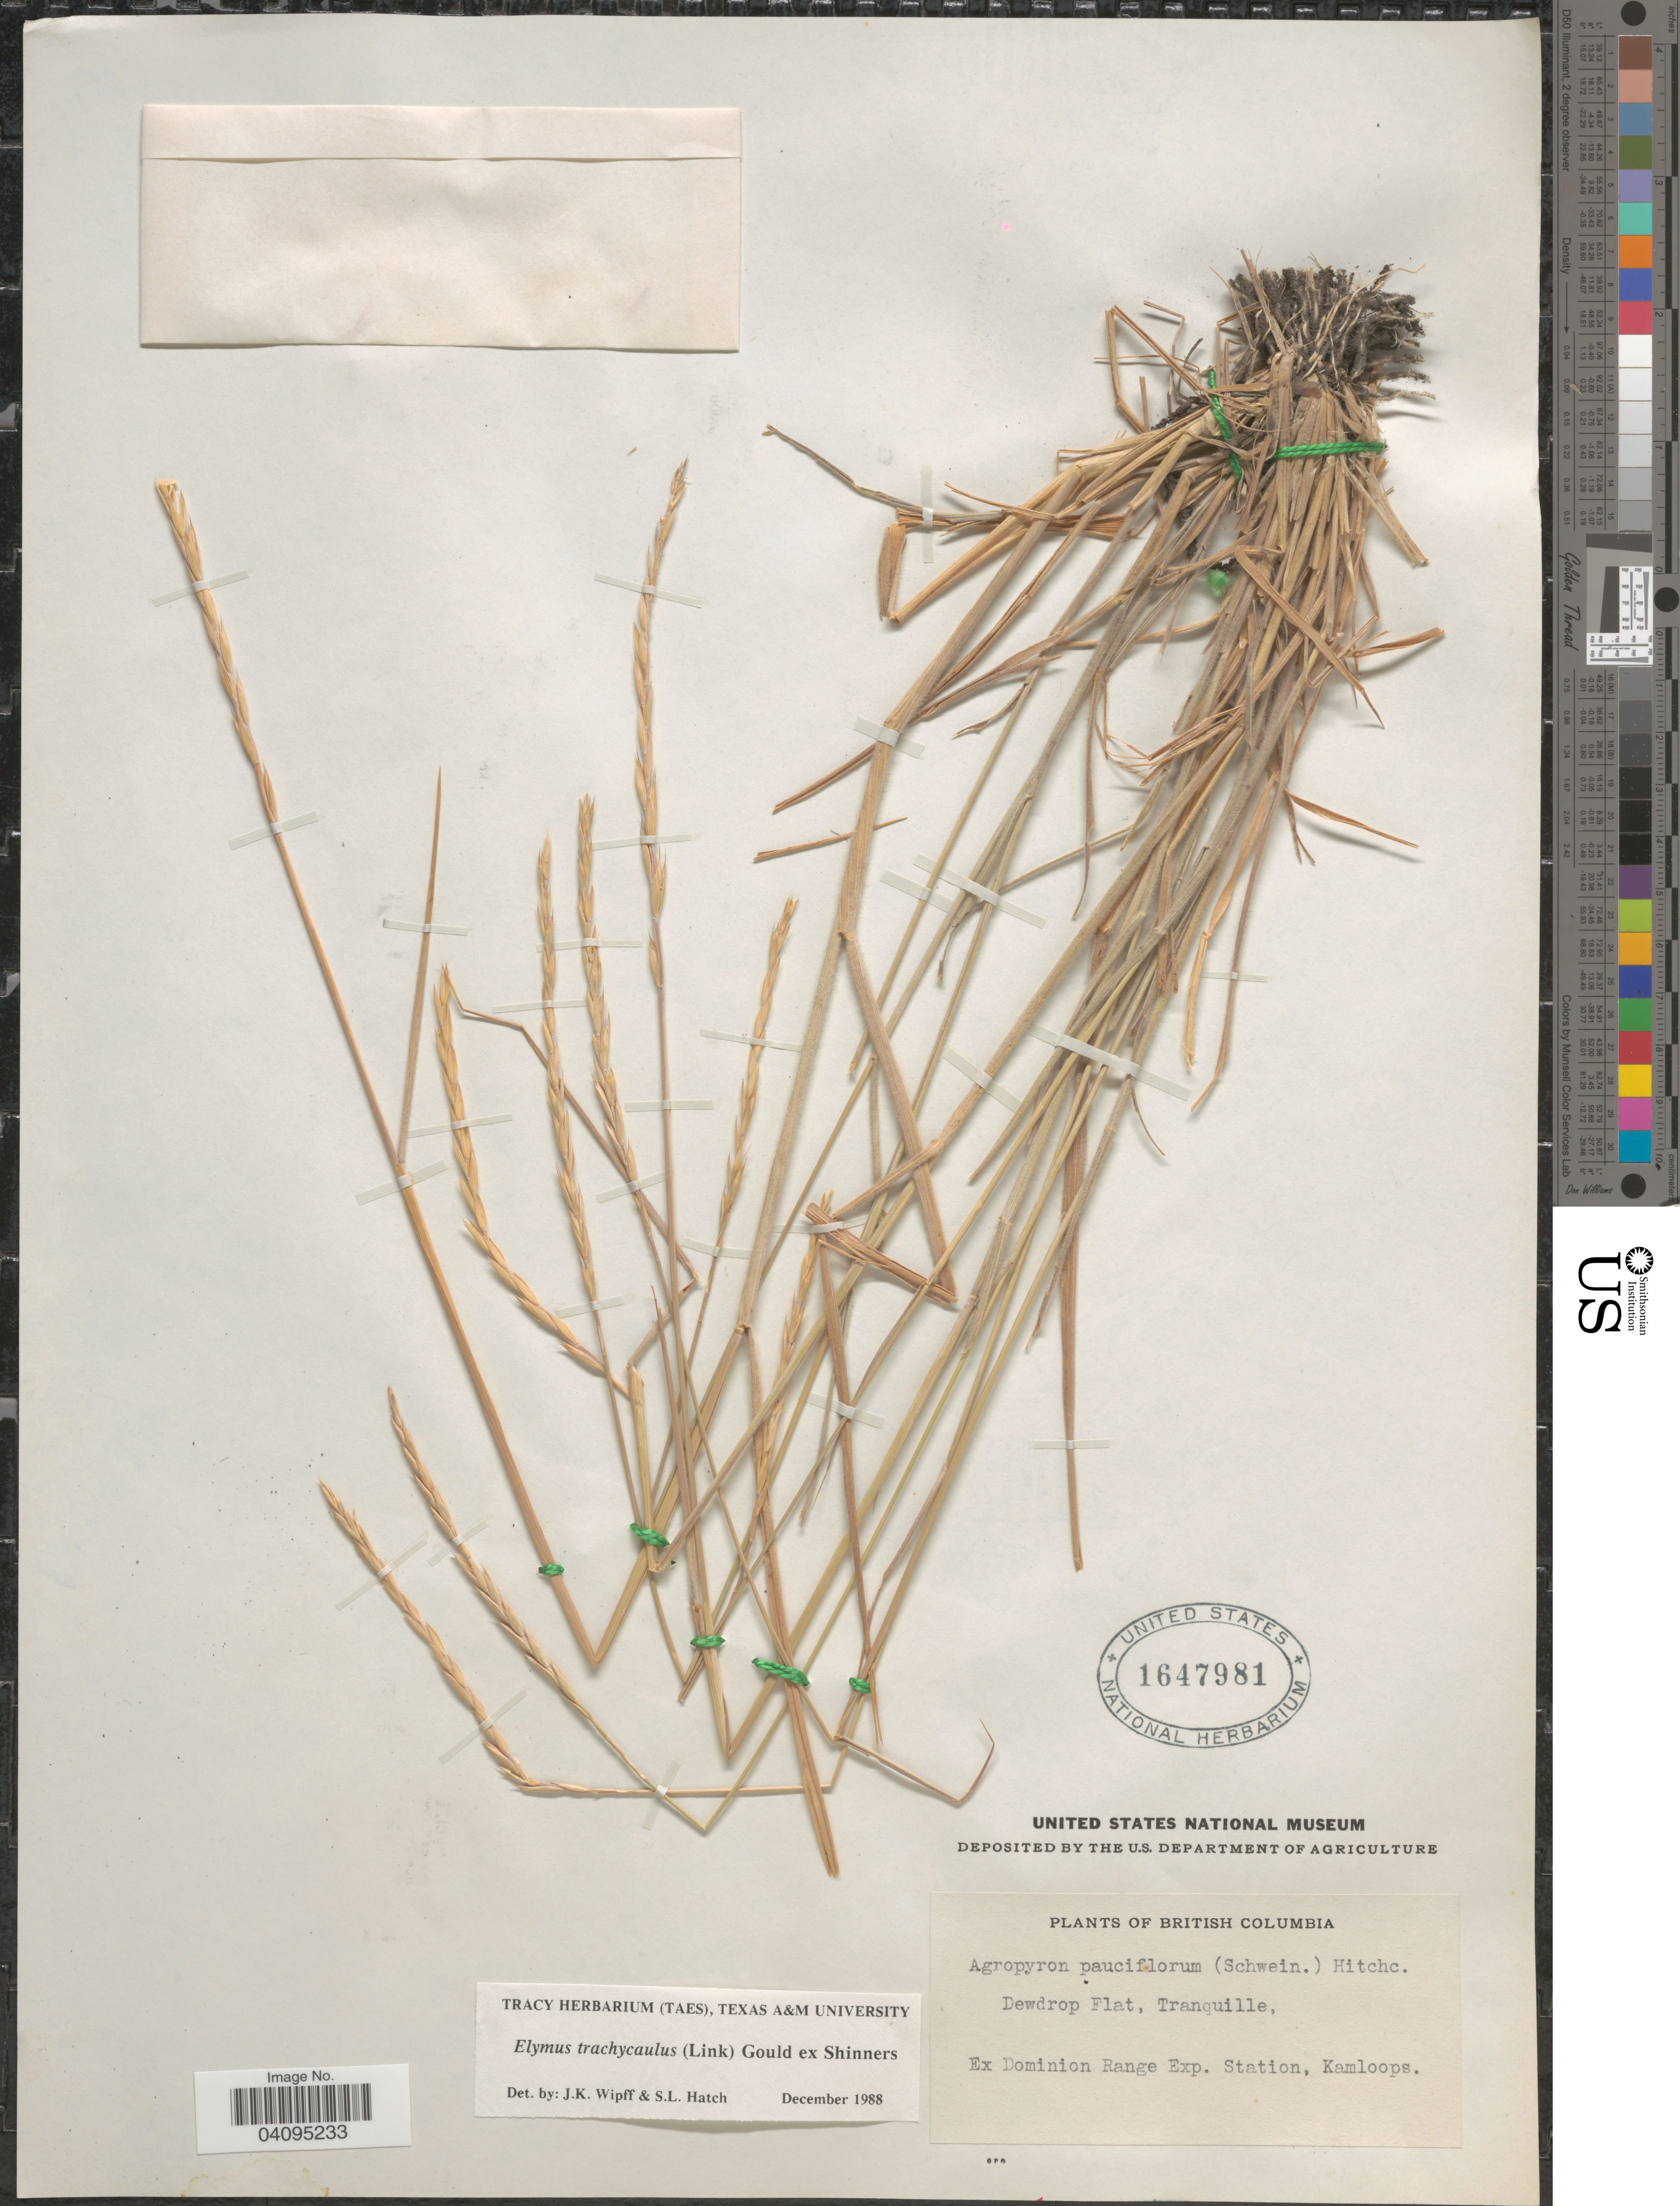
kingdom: Plantae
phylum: Tracheophyta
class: Liliopsida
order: Poales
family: Poaceae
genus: Elymus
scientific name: Elymus trachycaulus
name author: (Link) Gould ex Shinners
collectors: Ex Dominion Range Exp. Station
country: Canada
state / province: British Columbia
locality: Dewdrop Flat, Tranquille.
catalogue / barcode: US 1647981